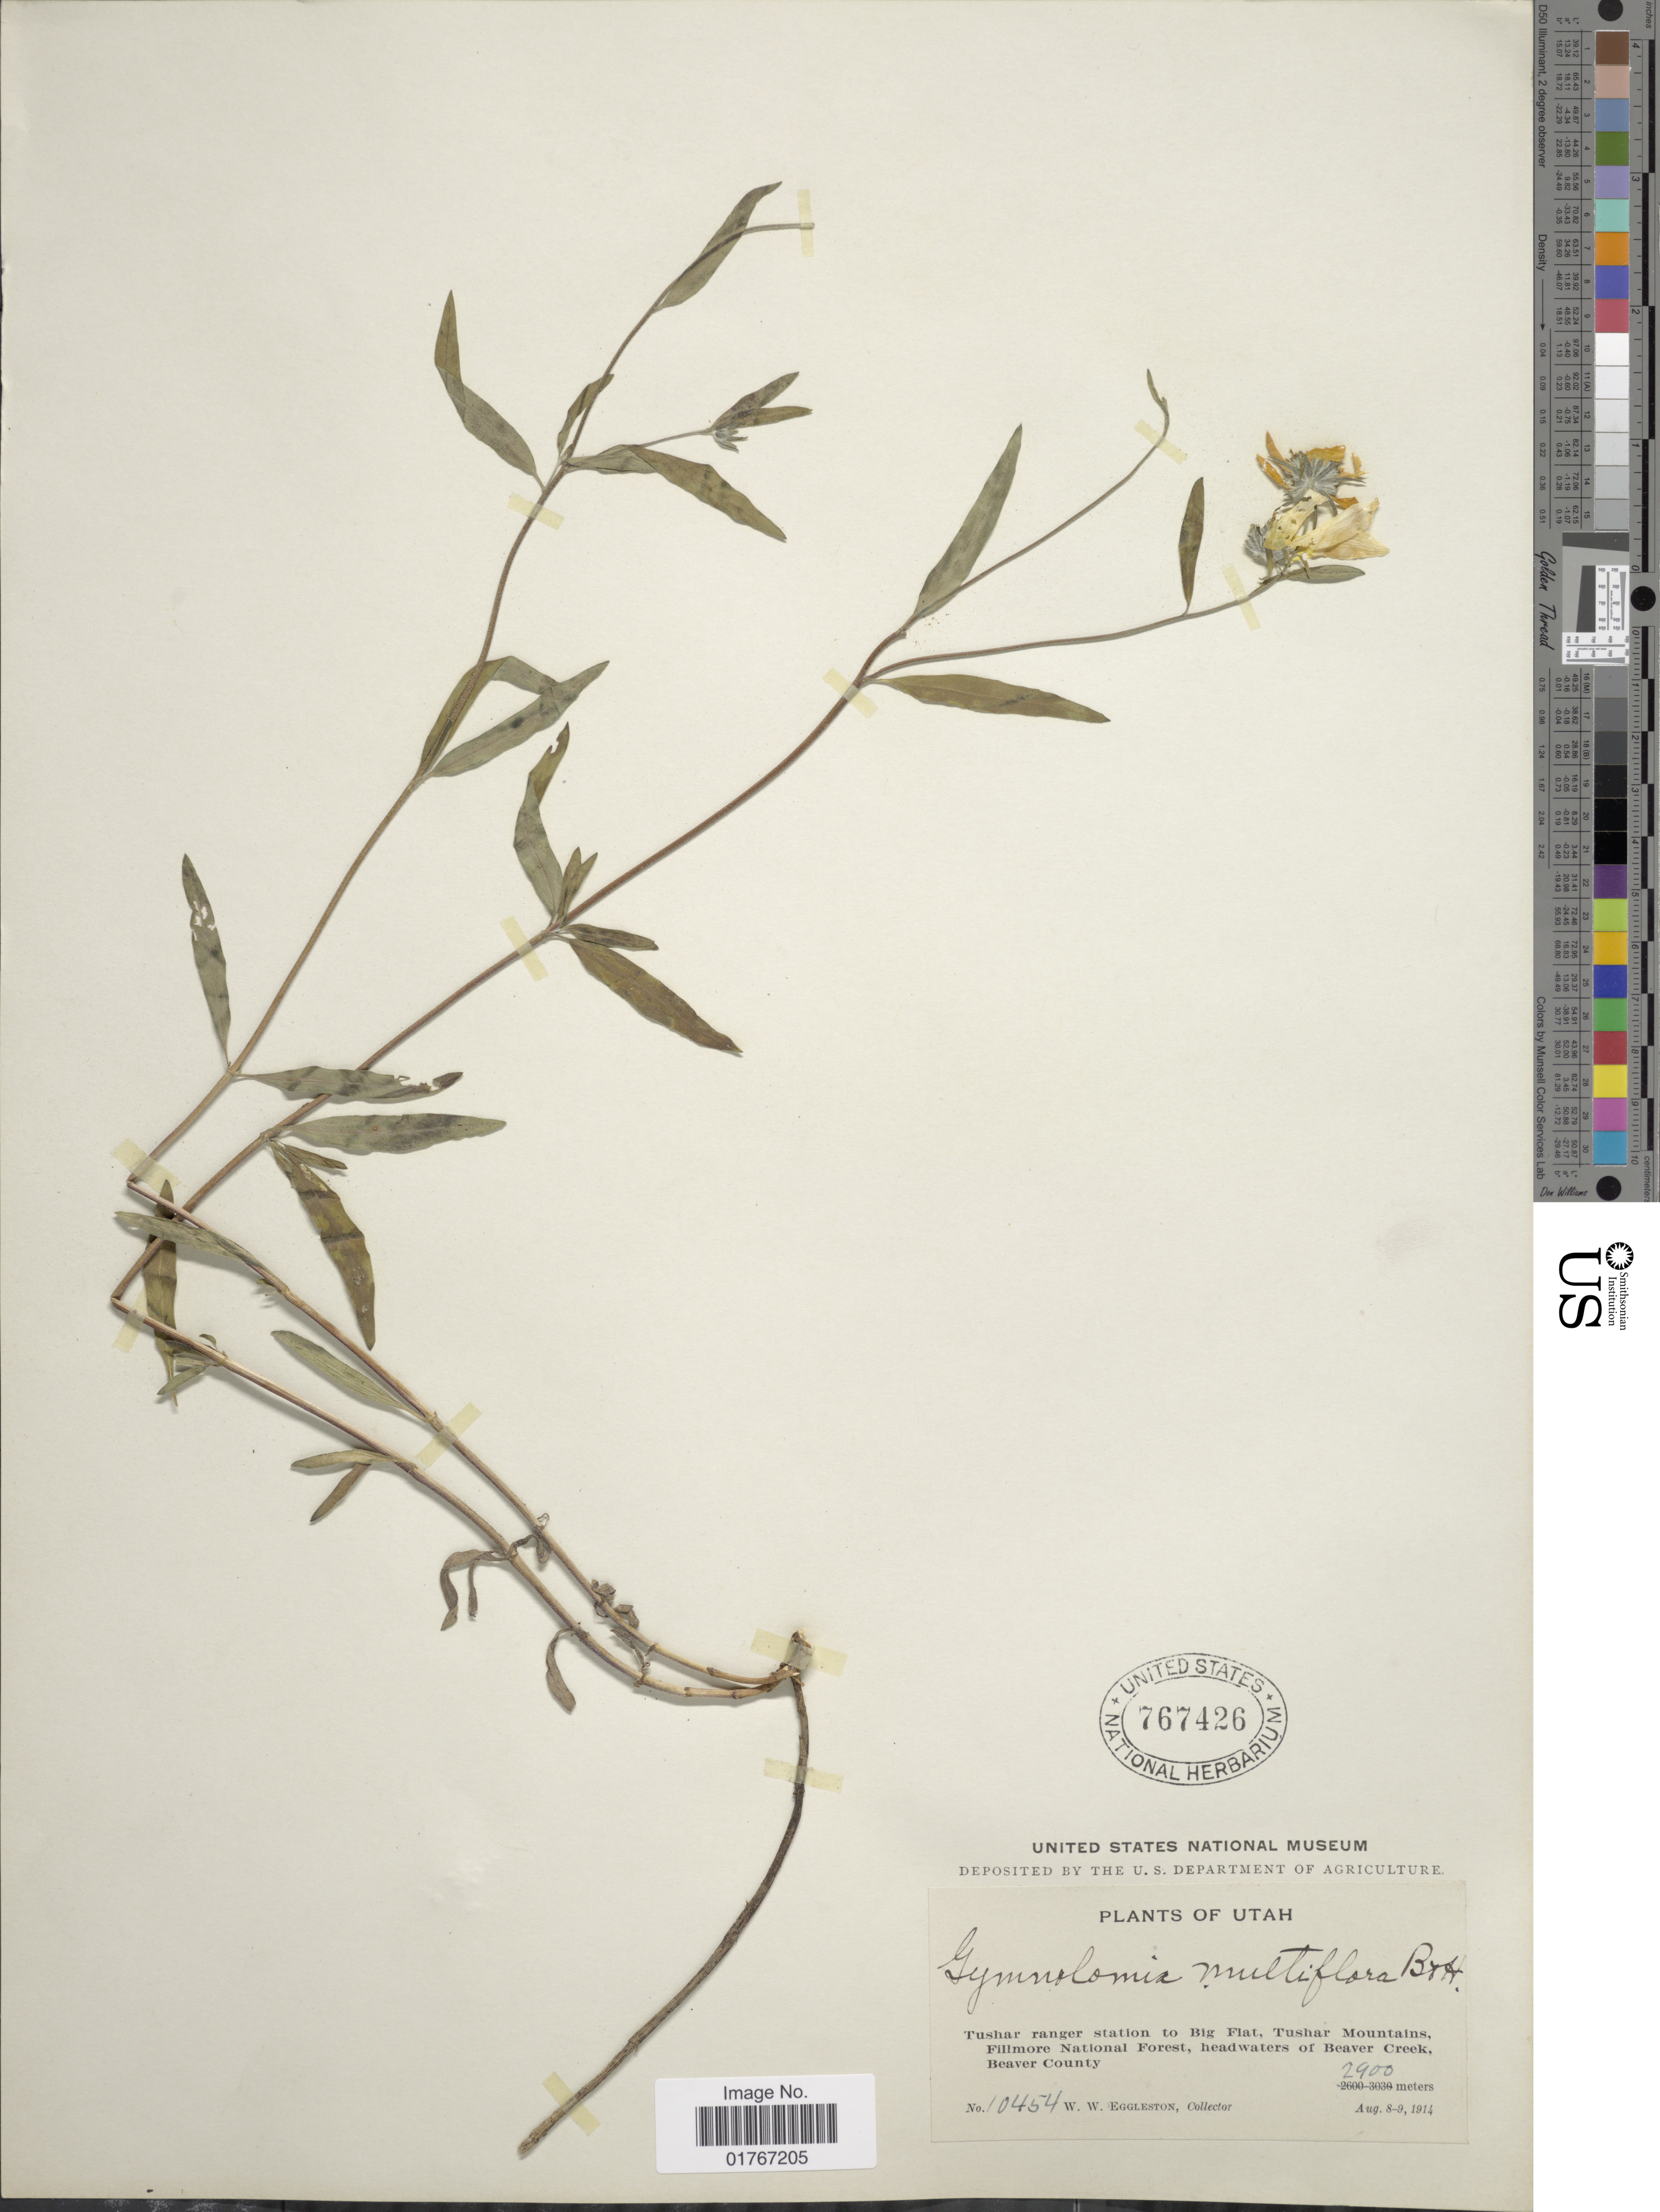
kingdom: Plantae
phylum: Tracheophyta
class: Magnoliopsida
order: Asterales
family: Asteraceae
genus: Heliomeris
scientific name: Heliomeris multiflora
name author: Nutt.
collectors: W. W. Eggleston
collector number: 10454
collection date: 1914-08-08/1914-08-09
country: United States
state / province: Utah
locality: Tushar ranger station to Big Flat, Tushar Mountains, Fillmore National forest, headwaters of Beaver Creek, Beaver County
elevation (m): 2900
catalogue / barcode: US 767426